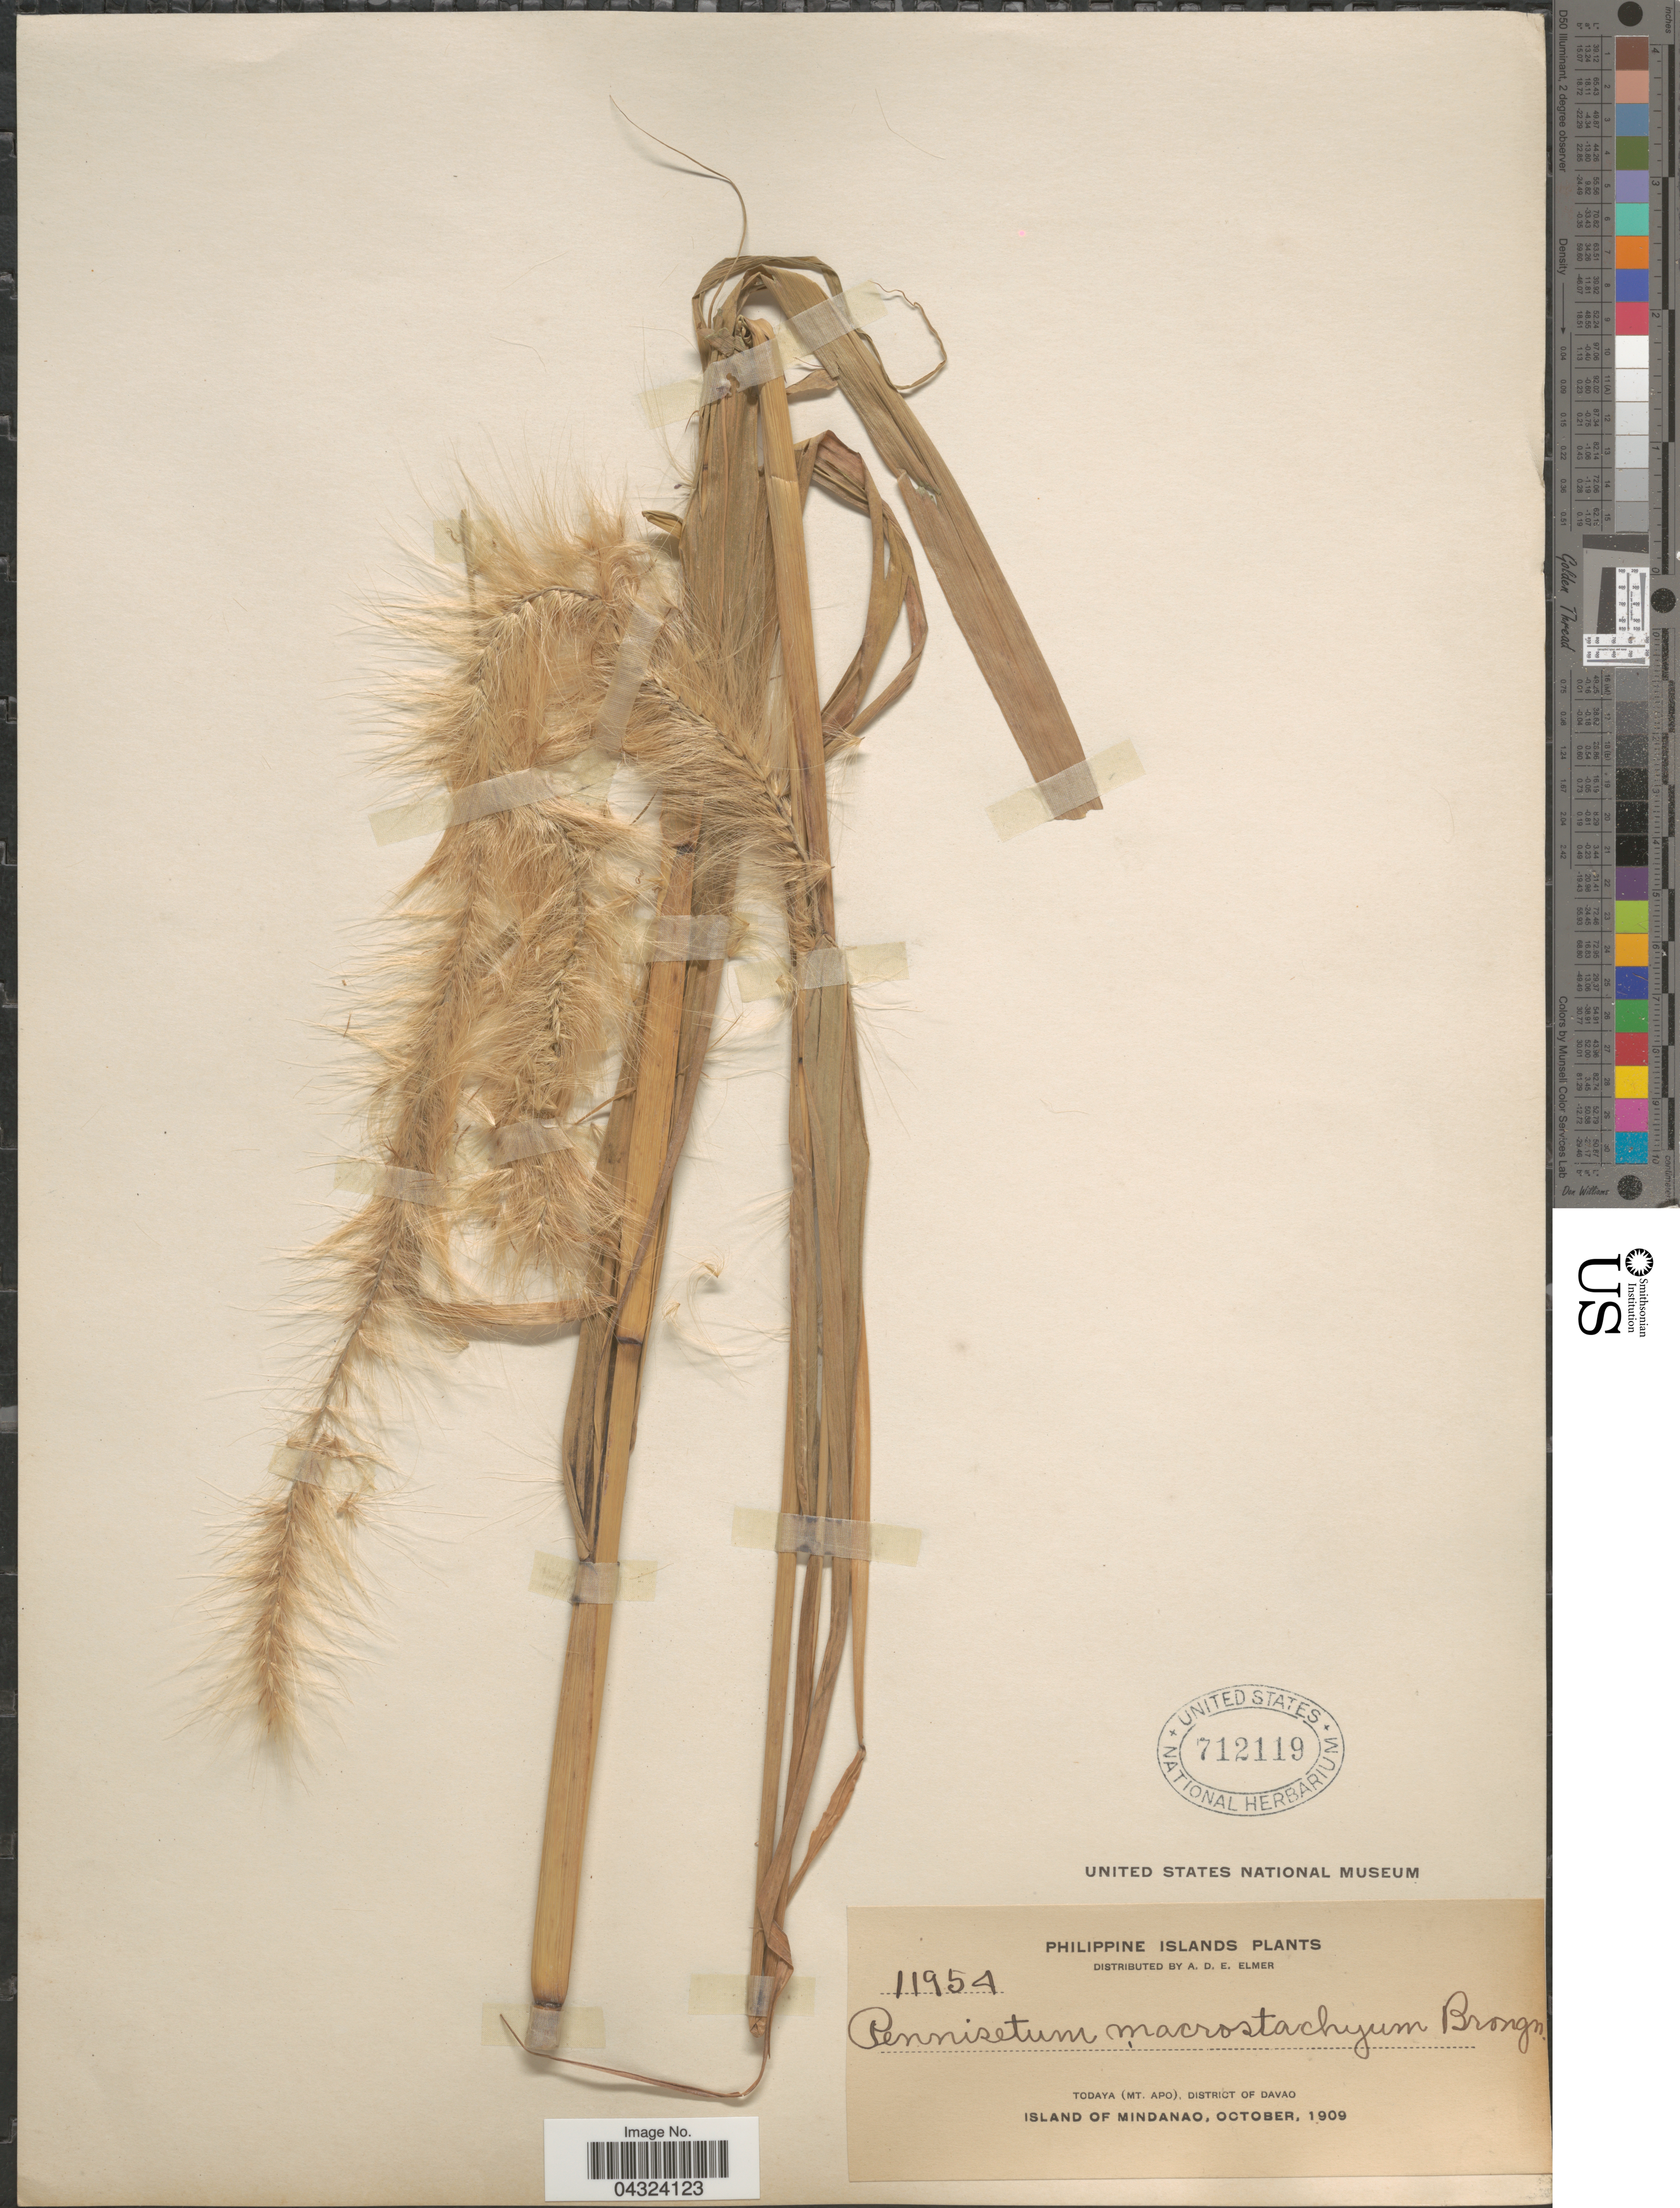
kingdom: Plantae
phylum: Tracheophyta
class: Liliopsida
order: Poales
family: Poaceae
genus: Cenchrus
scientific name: Cenchrus elegans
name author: (Hassk.) Veldkamp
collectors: A. D. E. Elmer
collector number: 11954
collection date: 1909-10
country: Philippines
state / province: Davao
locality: Todaya (Mt. Apo), District Of Davao. Island Of Mindanao.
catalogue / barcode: US 712119